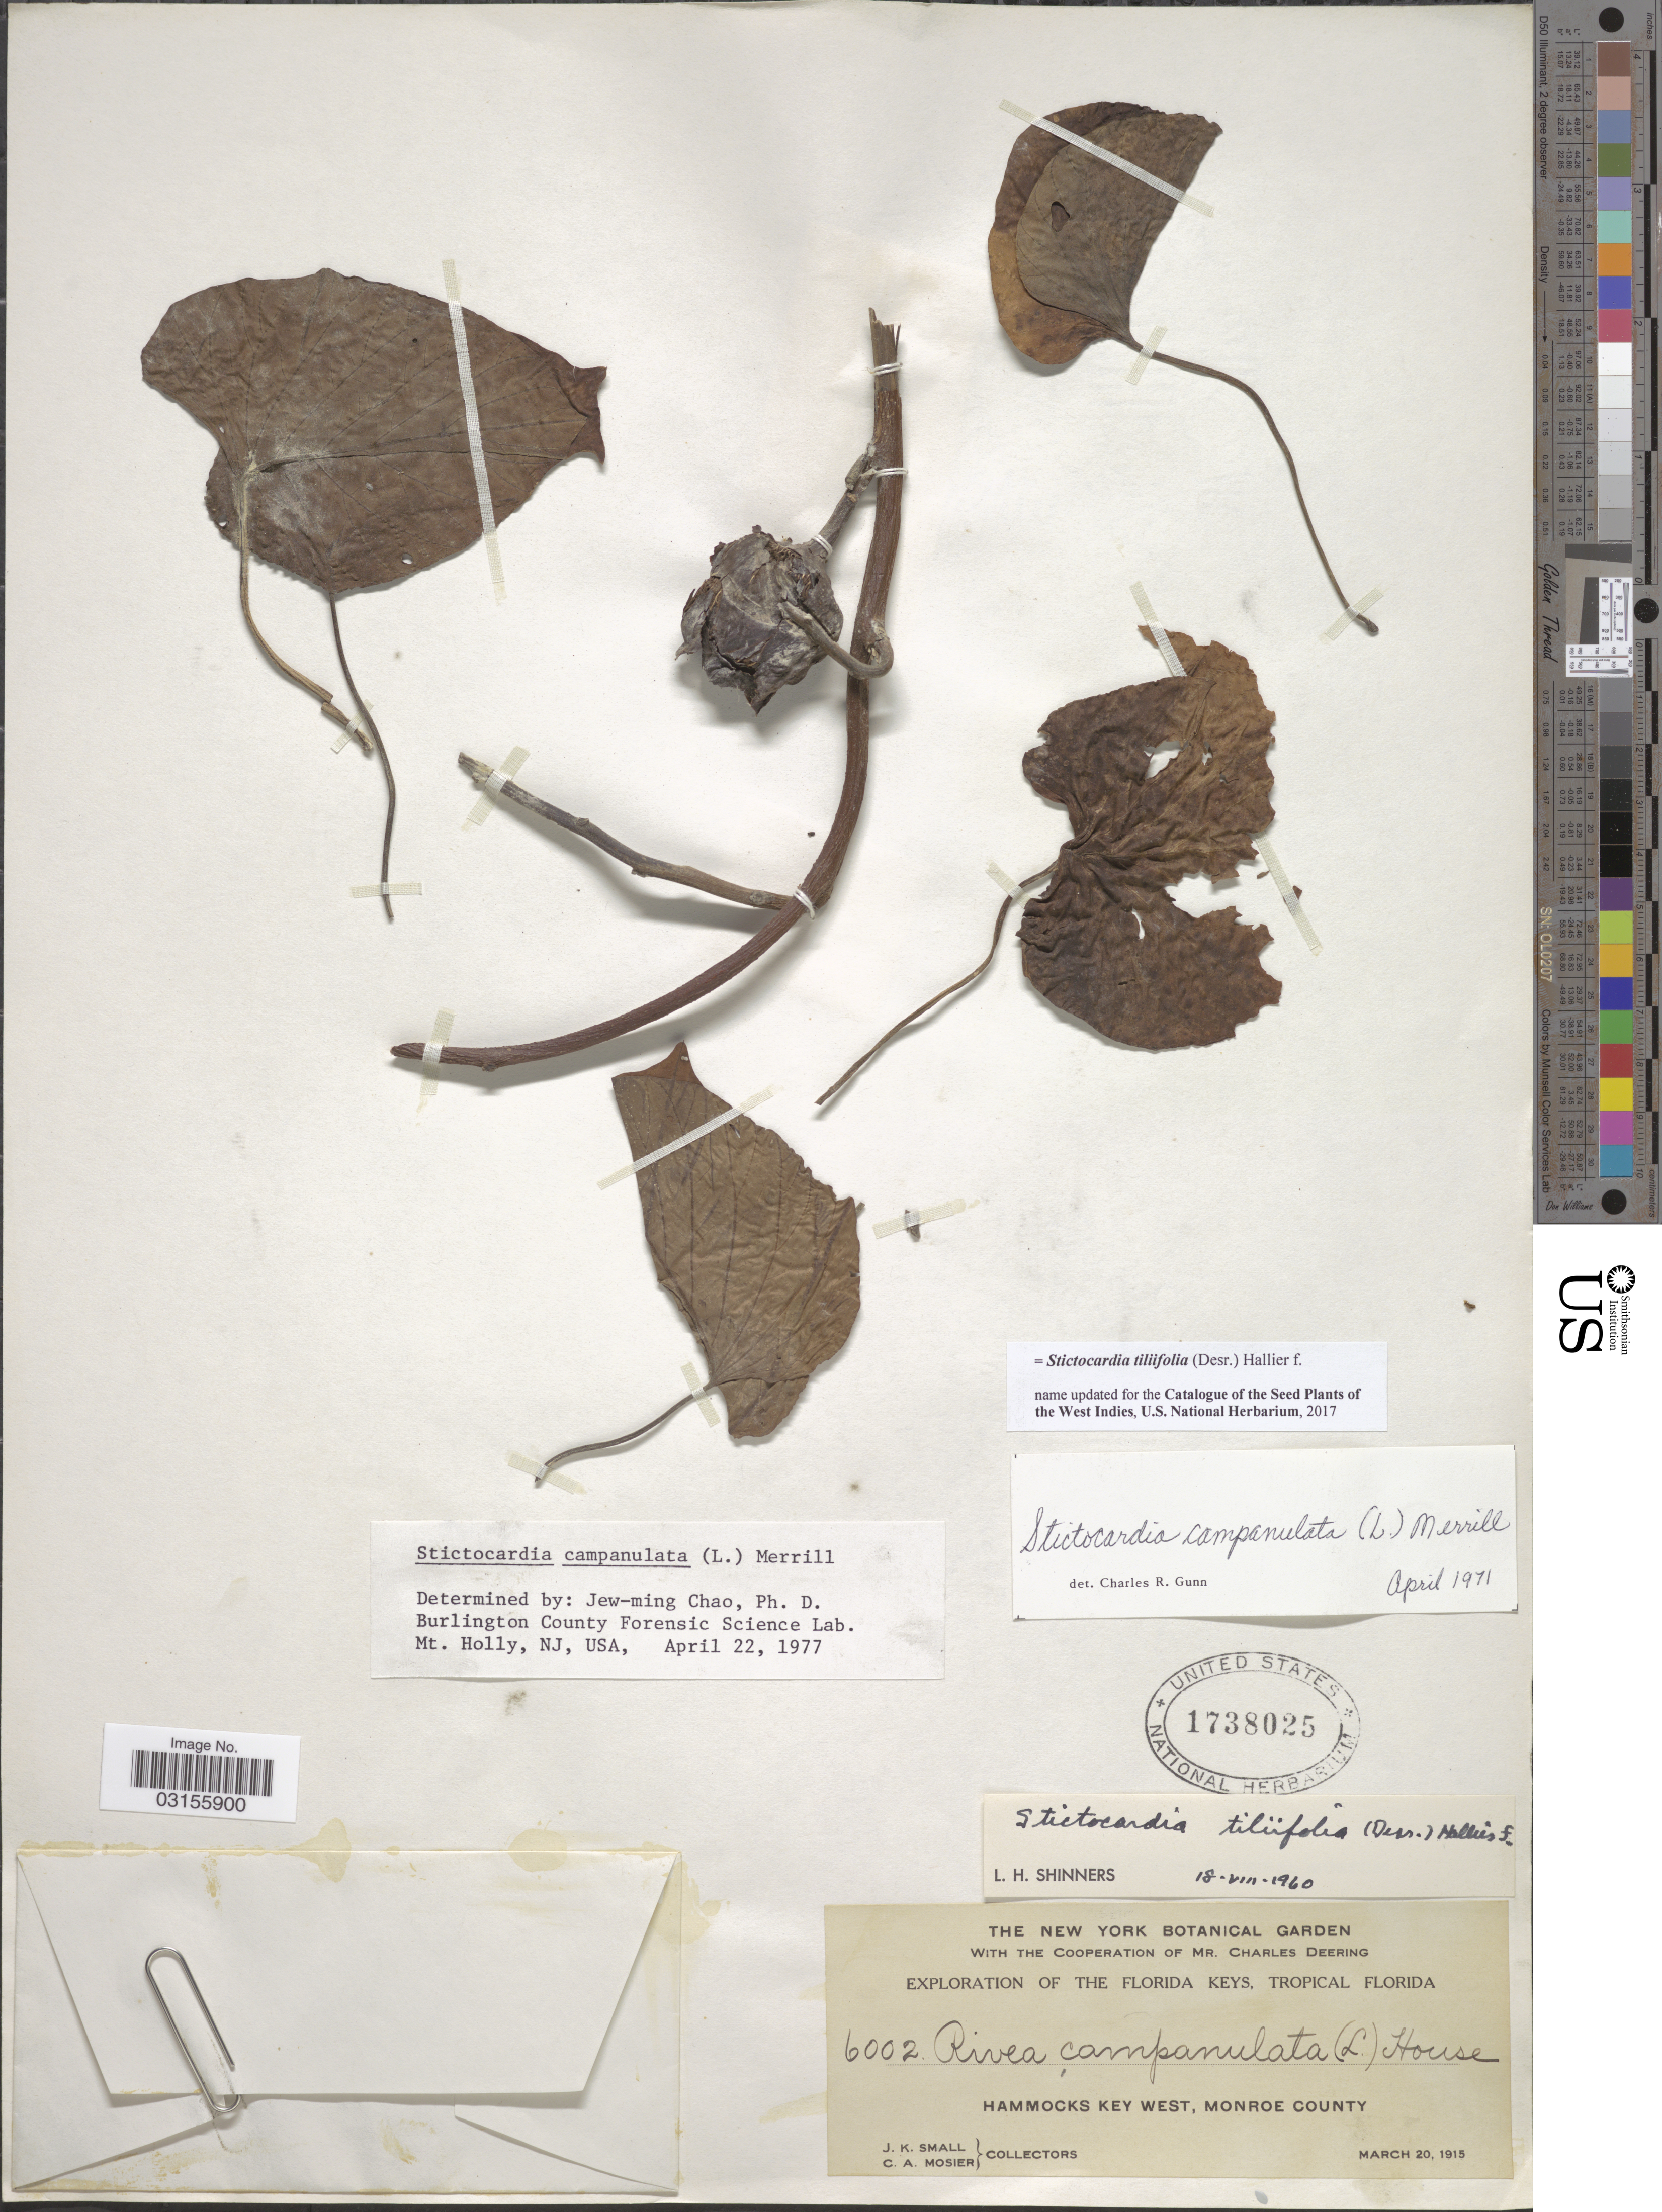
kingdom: Plantae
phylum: Tracheophyta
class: Magnoliopsida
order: Solanales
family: Convolvulaceae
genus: Stictocardia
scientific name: Stictocardia tiliifolia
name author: (Desr.) Hallier f.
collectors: J. K. Small & C. A. Mosier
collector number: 6002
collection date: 1915-03-20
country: United States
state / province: Florida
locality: Florida Keys, Tropical Florida. Hammocks Key West, Monroe County.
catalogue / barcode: US 1738025